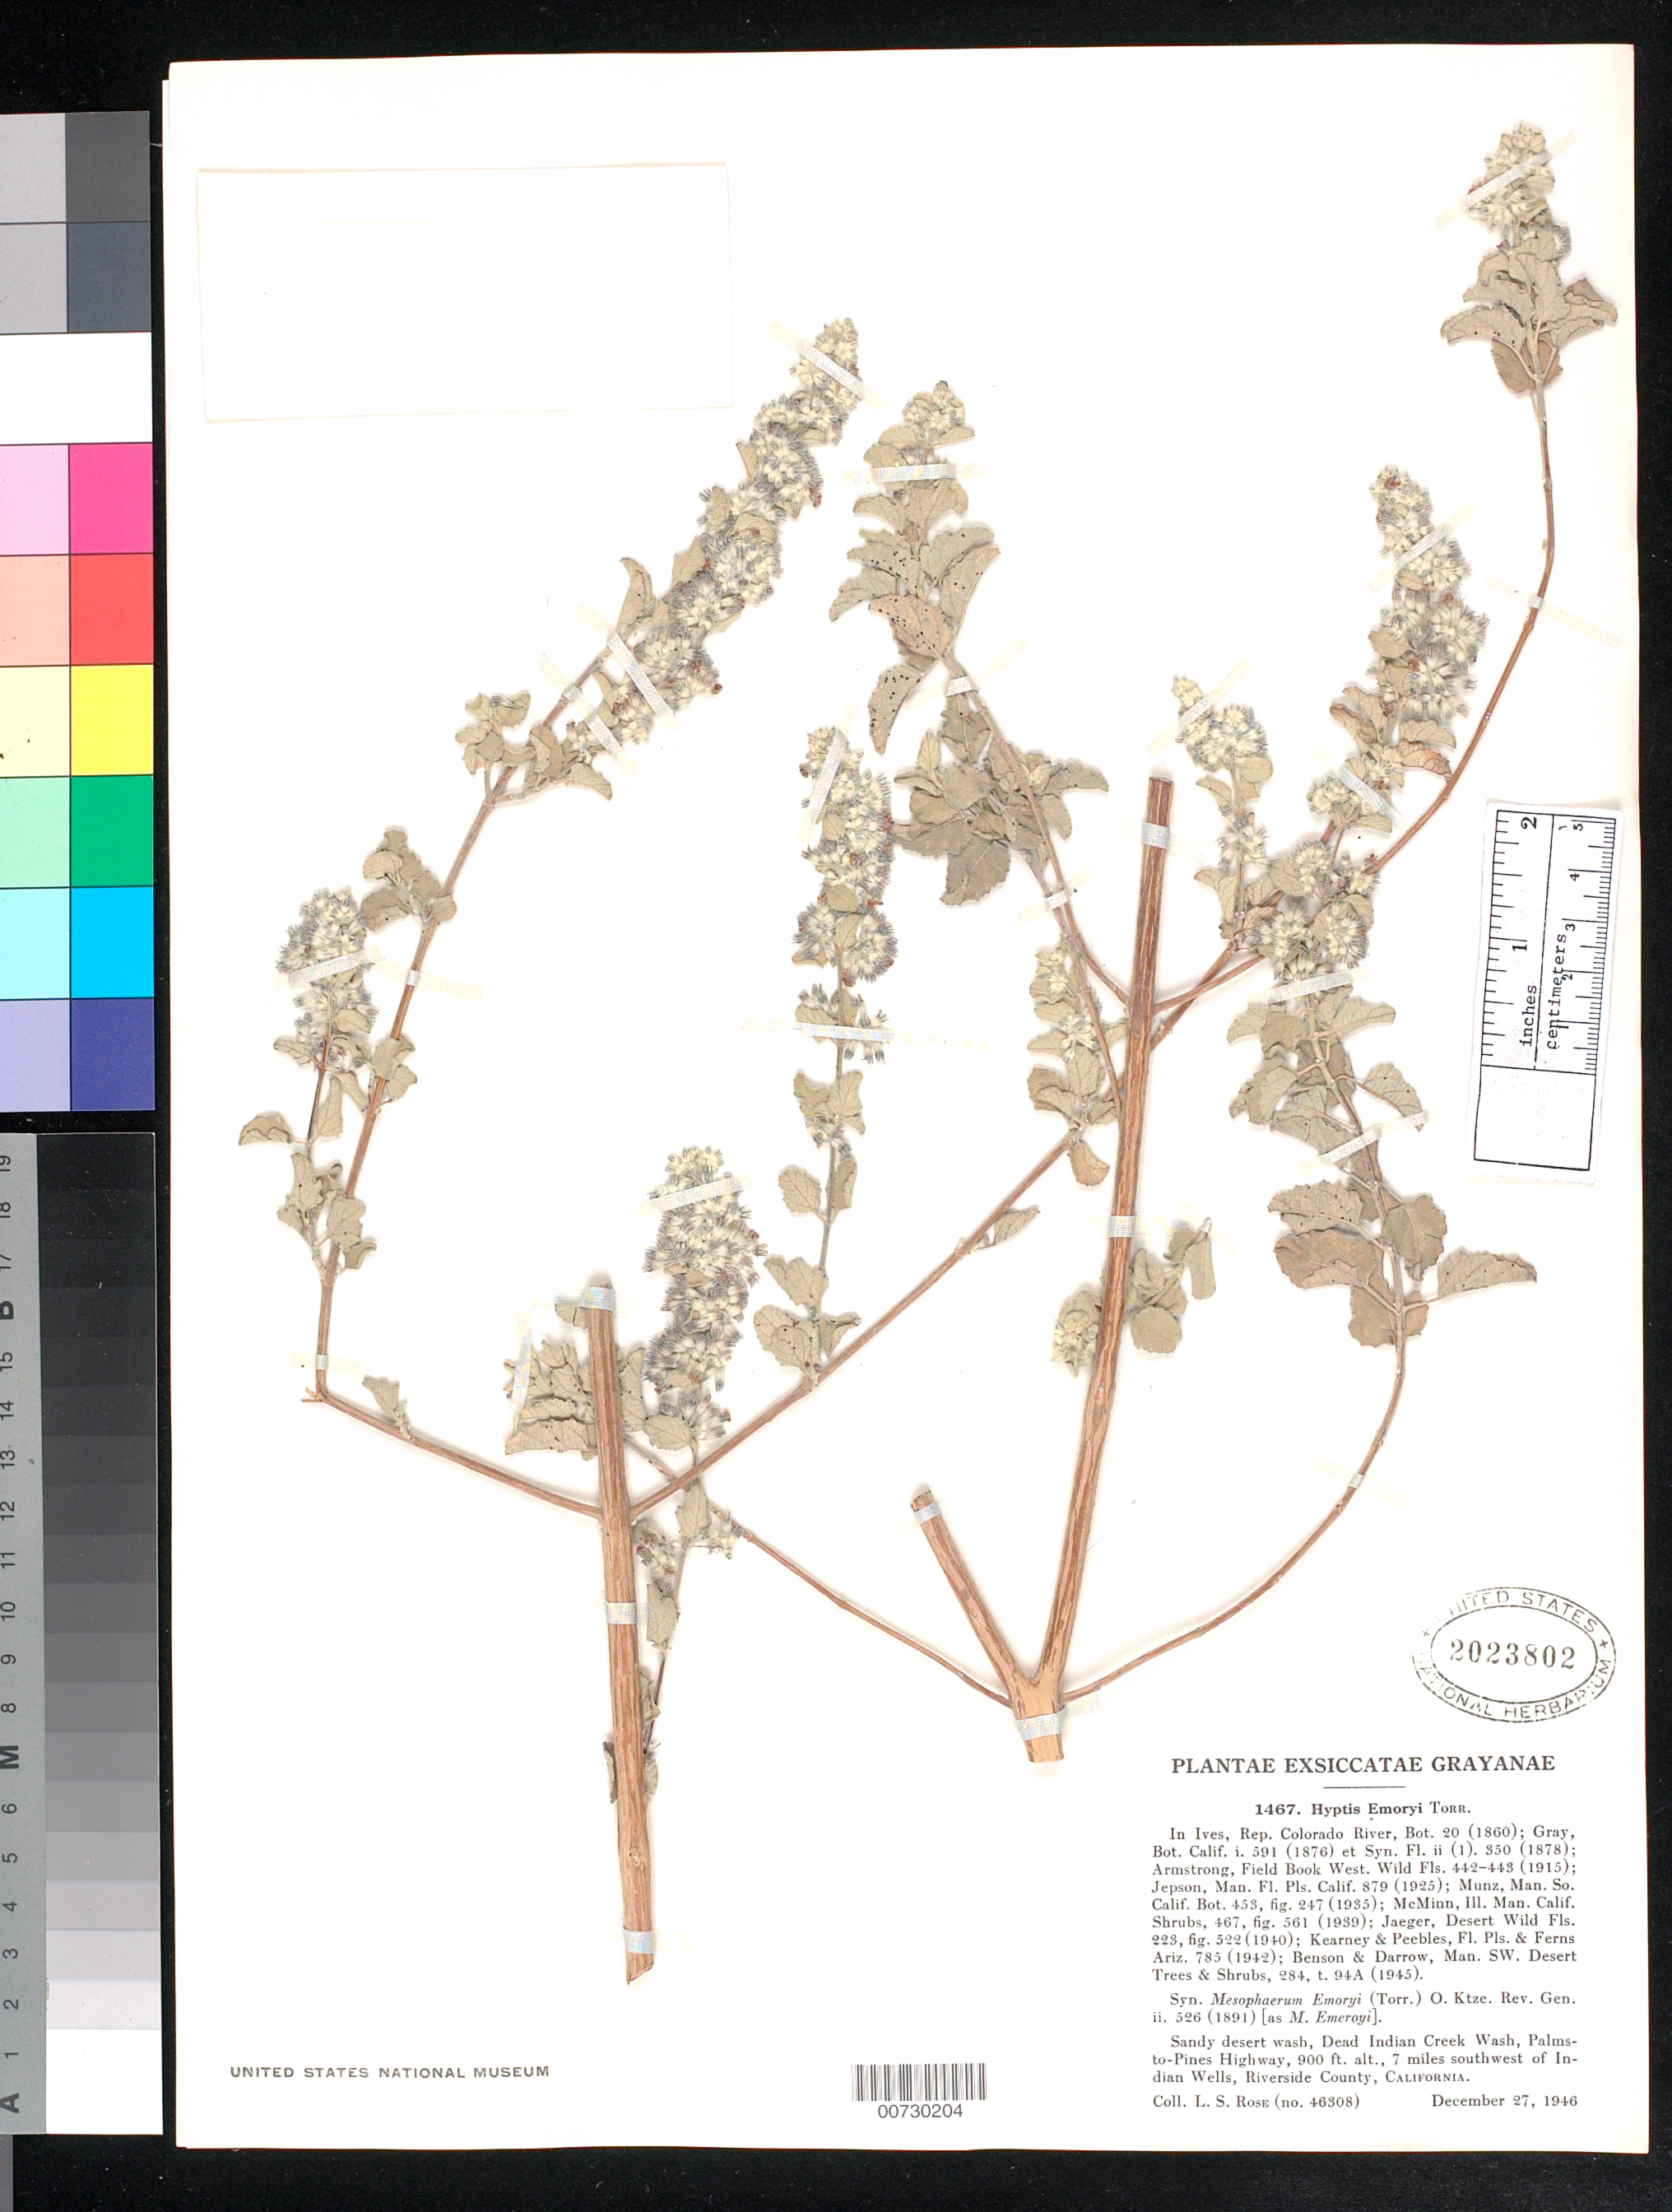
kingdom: Plantae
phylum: Tracheophyta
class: Magnoliopsida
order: Lamiales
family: Lamiaceae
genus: Condea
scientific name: Condea emoryi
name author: (Torr.) Harley & J.F.B. Pastore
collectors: L. S. Rose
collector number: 46308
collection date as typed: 27 Dec 1946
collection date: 1946-12-27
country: United States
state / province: California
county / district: Riverside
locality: Dead Indian Creek Wash. Palms to Pines Highway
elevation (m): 274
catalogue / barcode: US 2023802